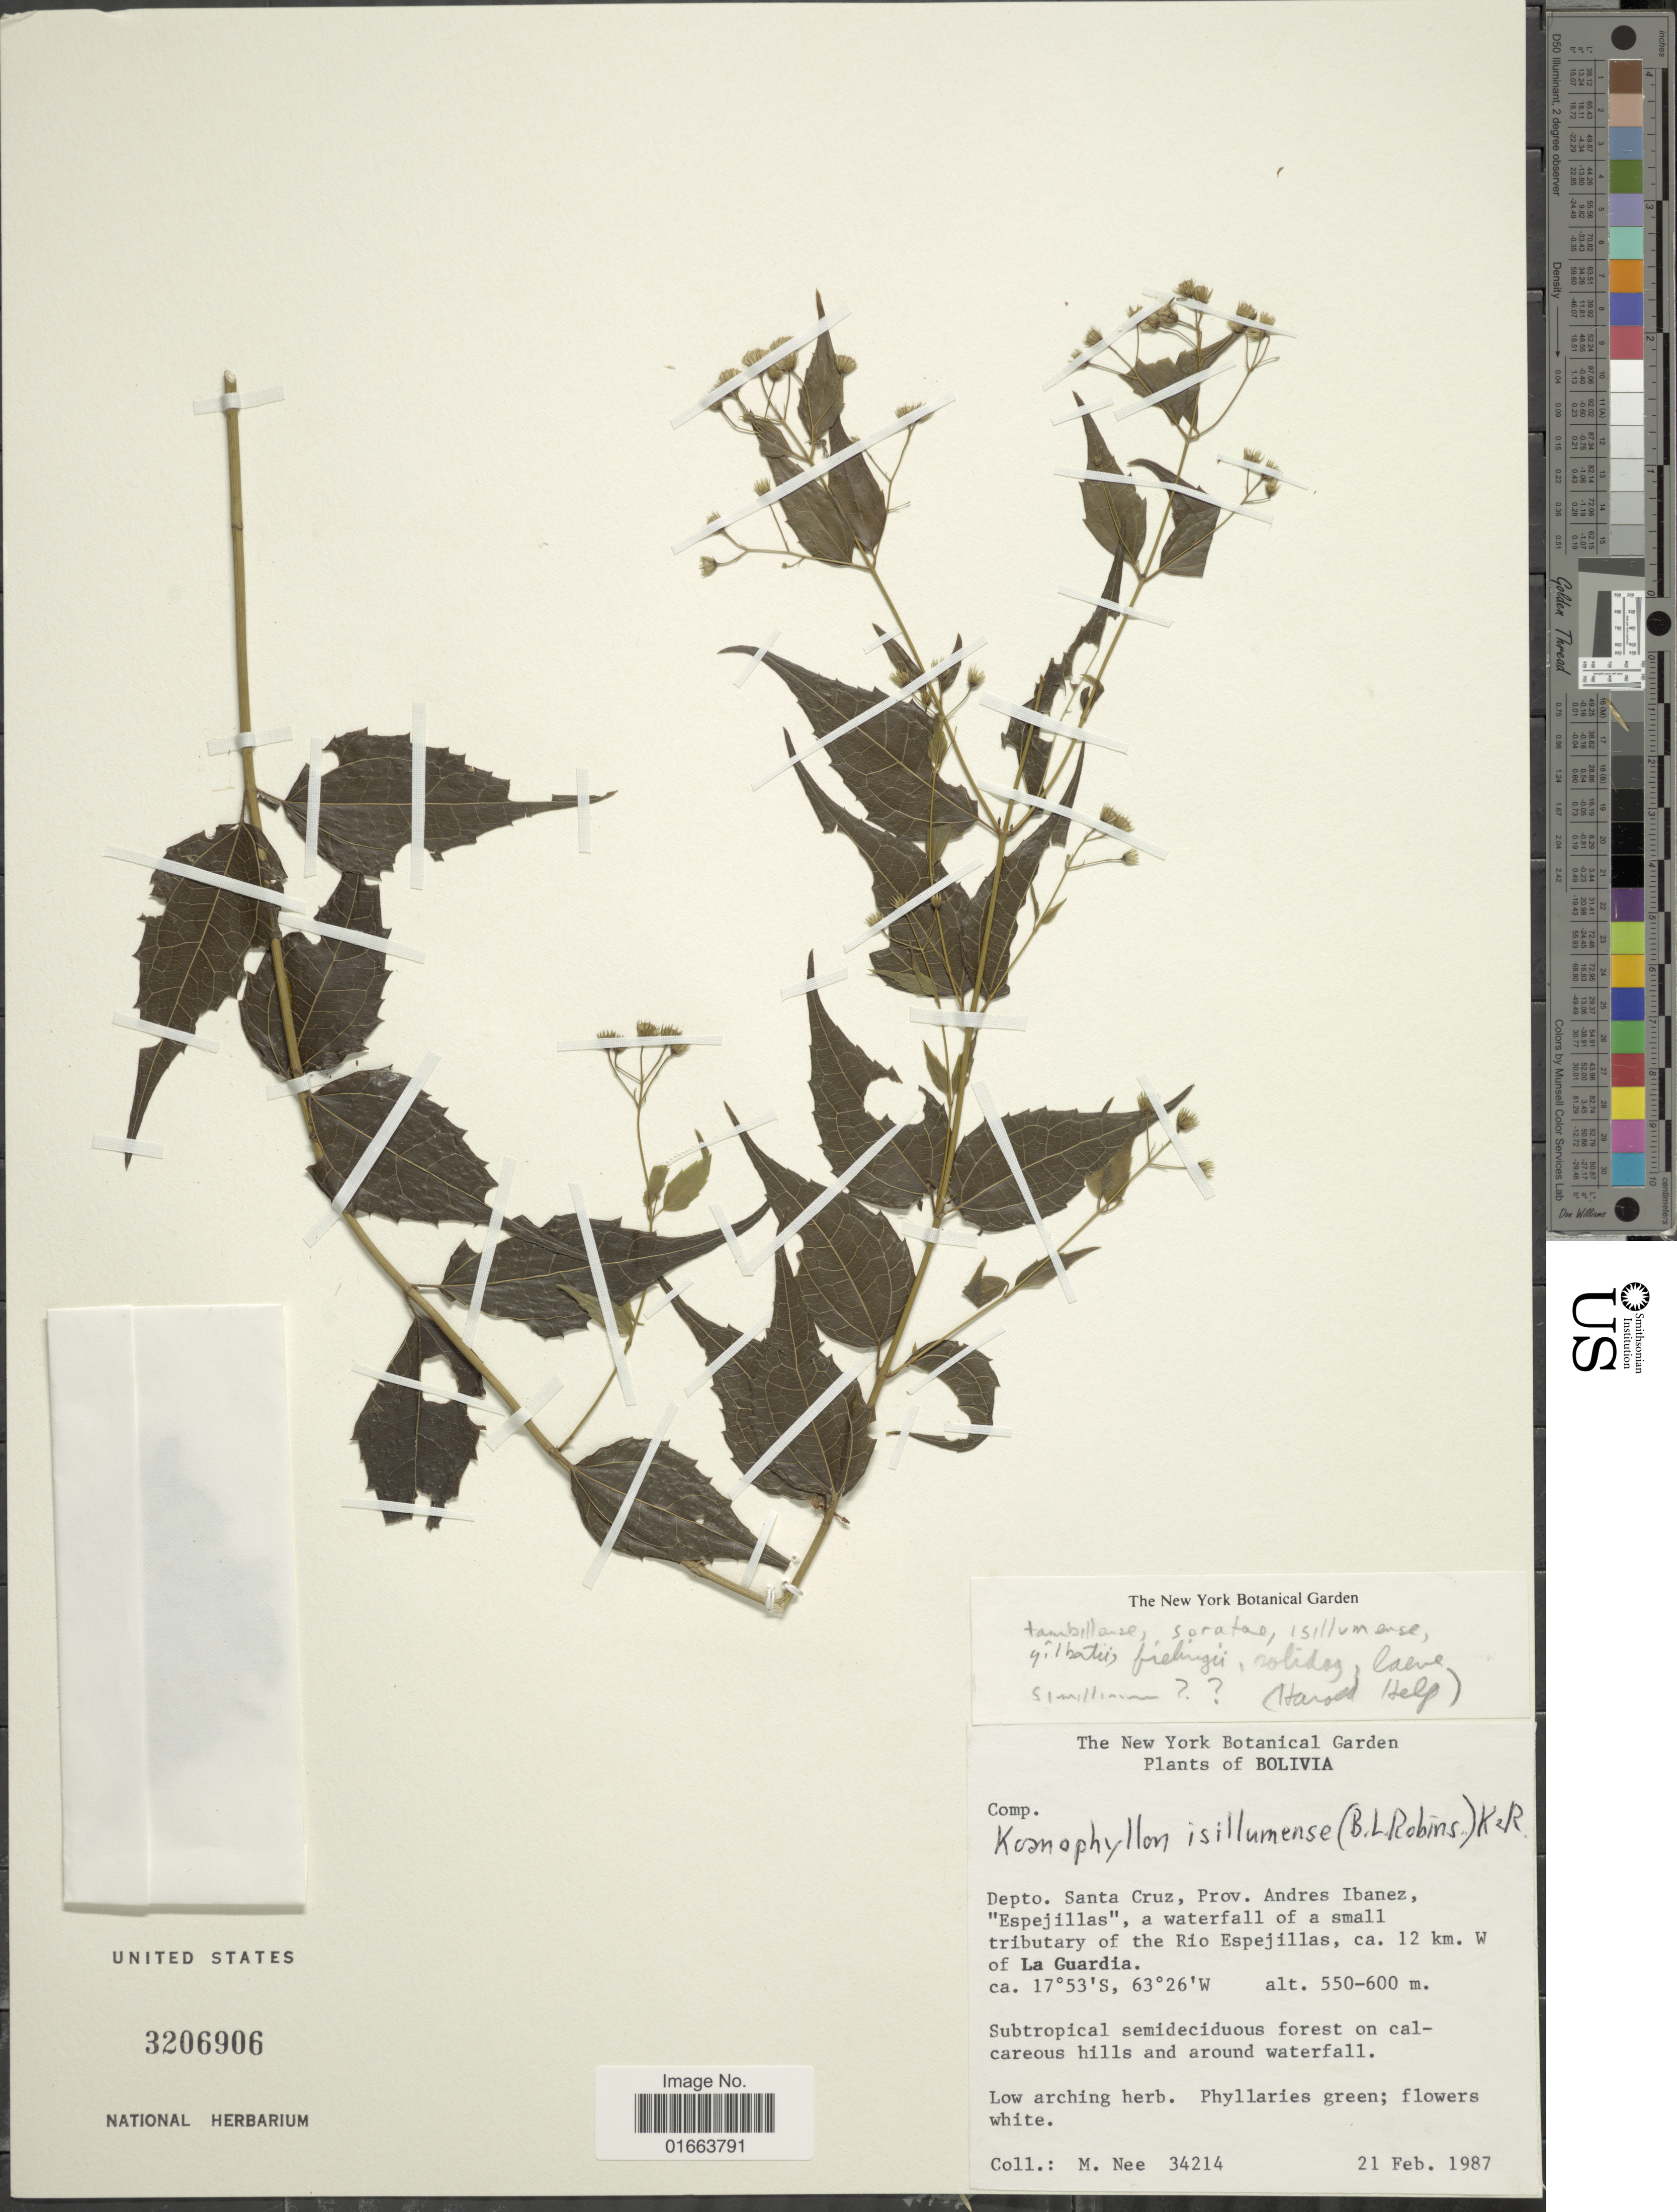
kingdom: Plantae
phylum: Tracheophyta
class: Magnoliopsida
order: Asterales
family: Asteraceae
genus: Koanophyllon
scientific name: Koanophyllon isillumense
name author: (B.L. Rob.) R.M. King & H. Rob.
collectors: M. Nee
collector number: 34124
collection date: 1987-02-21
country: Bolivia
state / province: Santa Cruz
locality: Prov. Andres Ibanez, "Espejillas", a waterfall of a small tributary of the Rio Espejillas, ca. 12 km. W of La Guardia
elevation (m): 550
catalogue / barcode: US 3206906